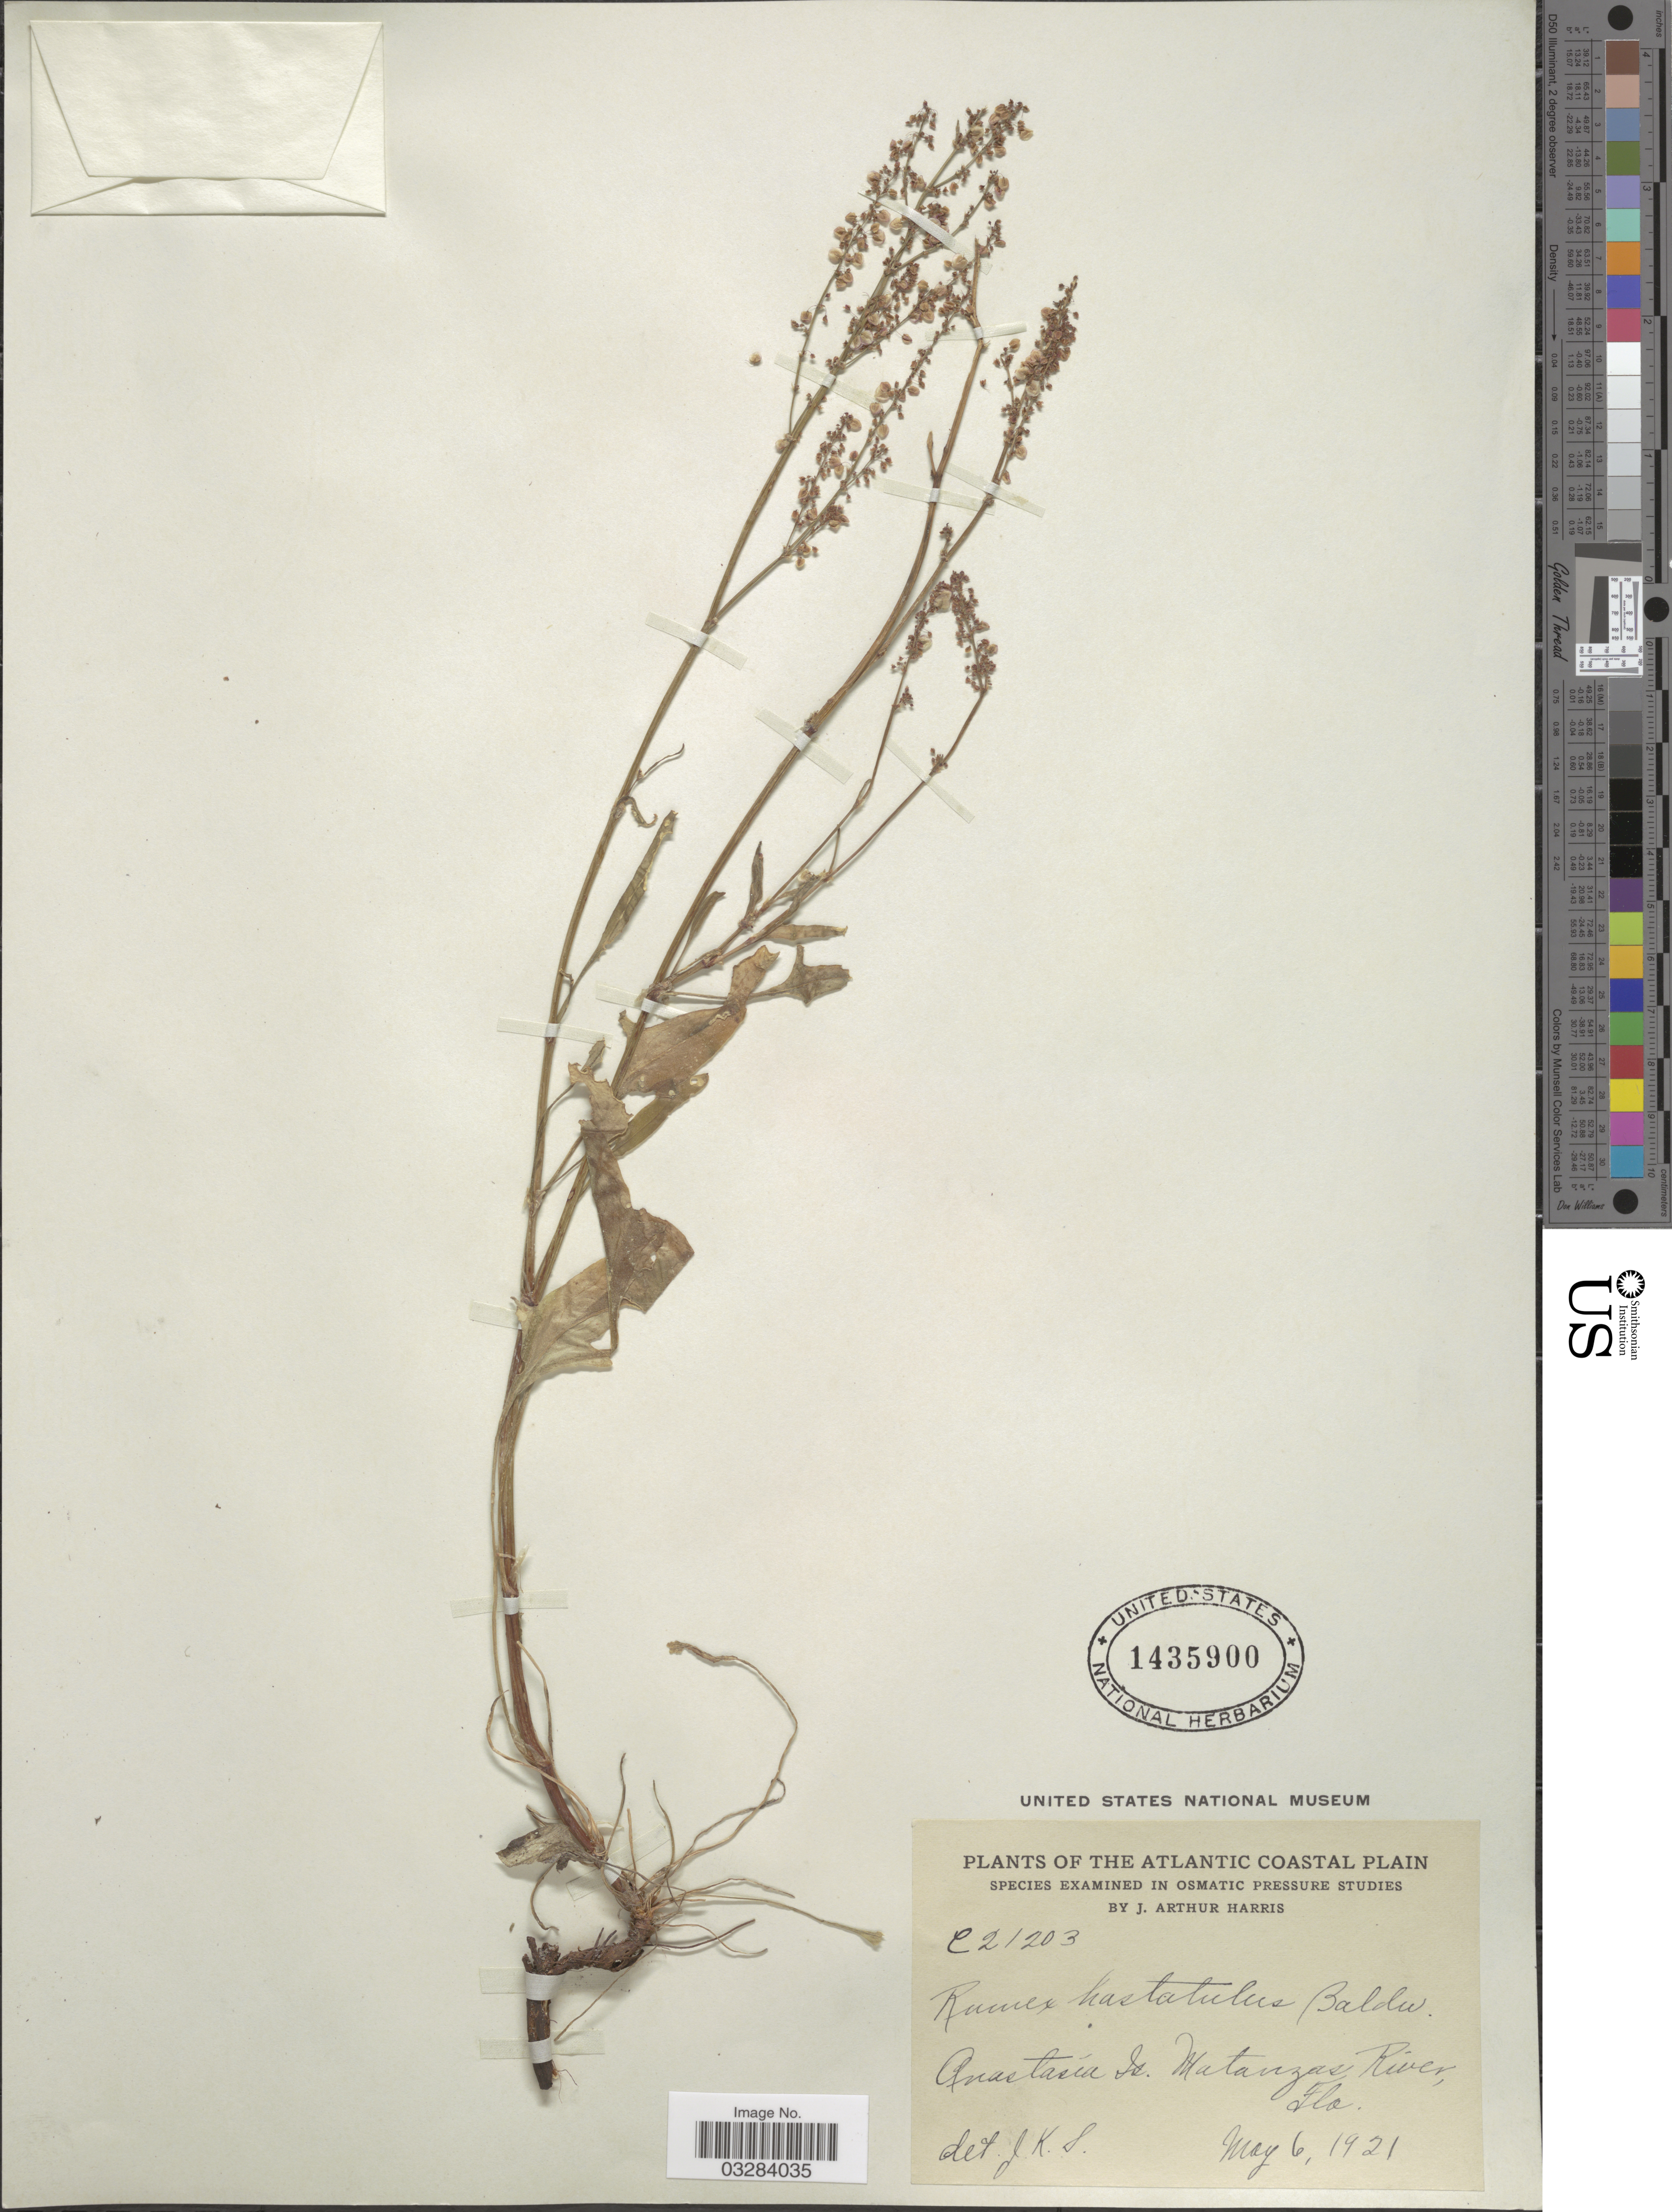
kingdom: Plantae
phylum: Tracheophyta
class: Magnoliopsida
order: Caryophyllales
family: Polygonaceae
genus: Rumex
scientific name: Rumex hastatulus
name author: Baldwin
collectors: J. A. Harris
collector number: C21203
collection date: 1921-05-06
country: United States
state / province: Florida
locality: The Atlantic Coastal Plain. Anastasia Is. Matanzas River.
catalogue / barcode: US 1435900